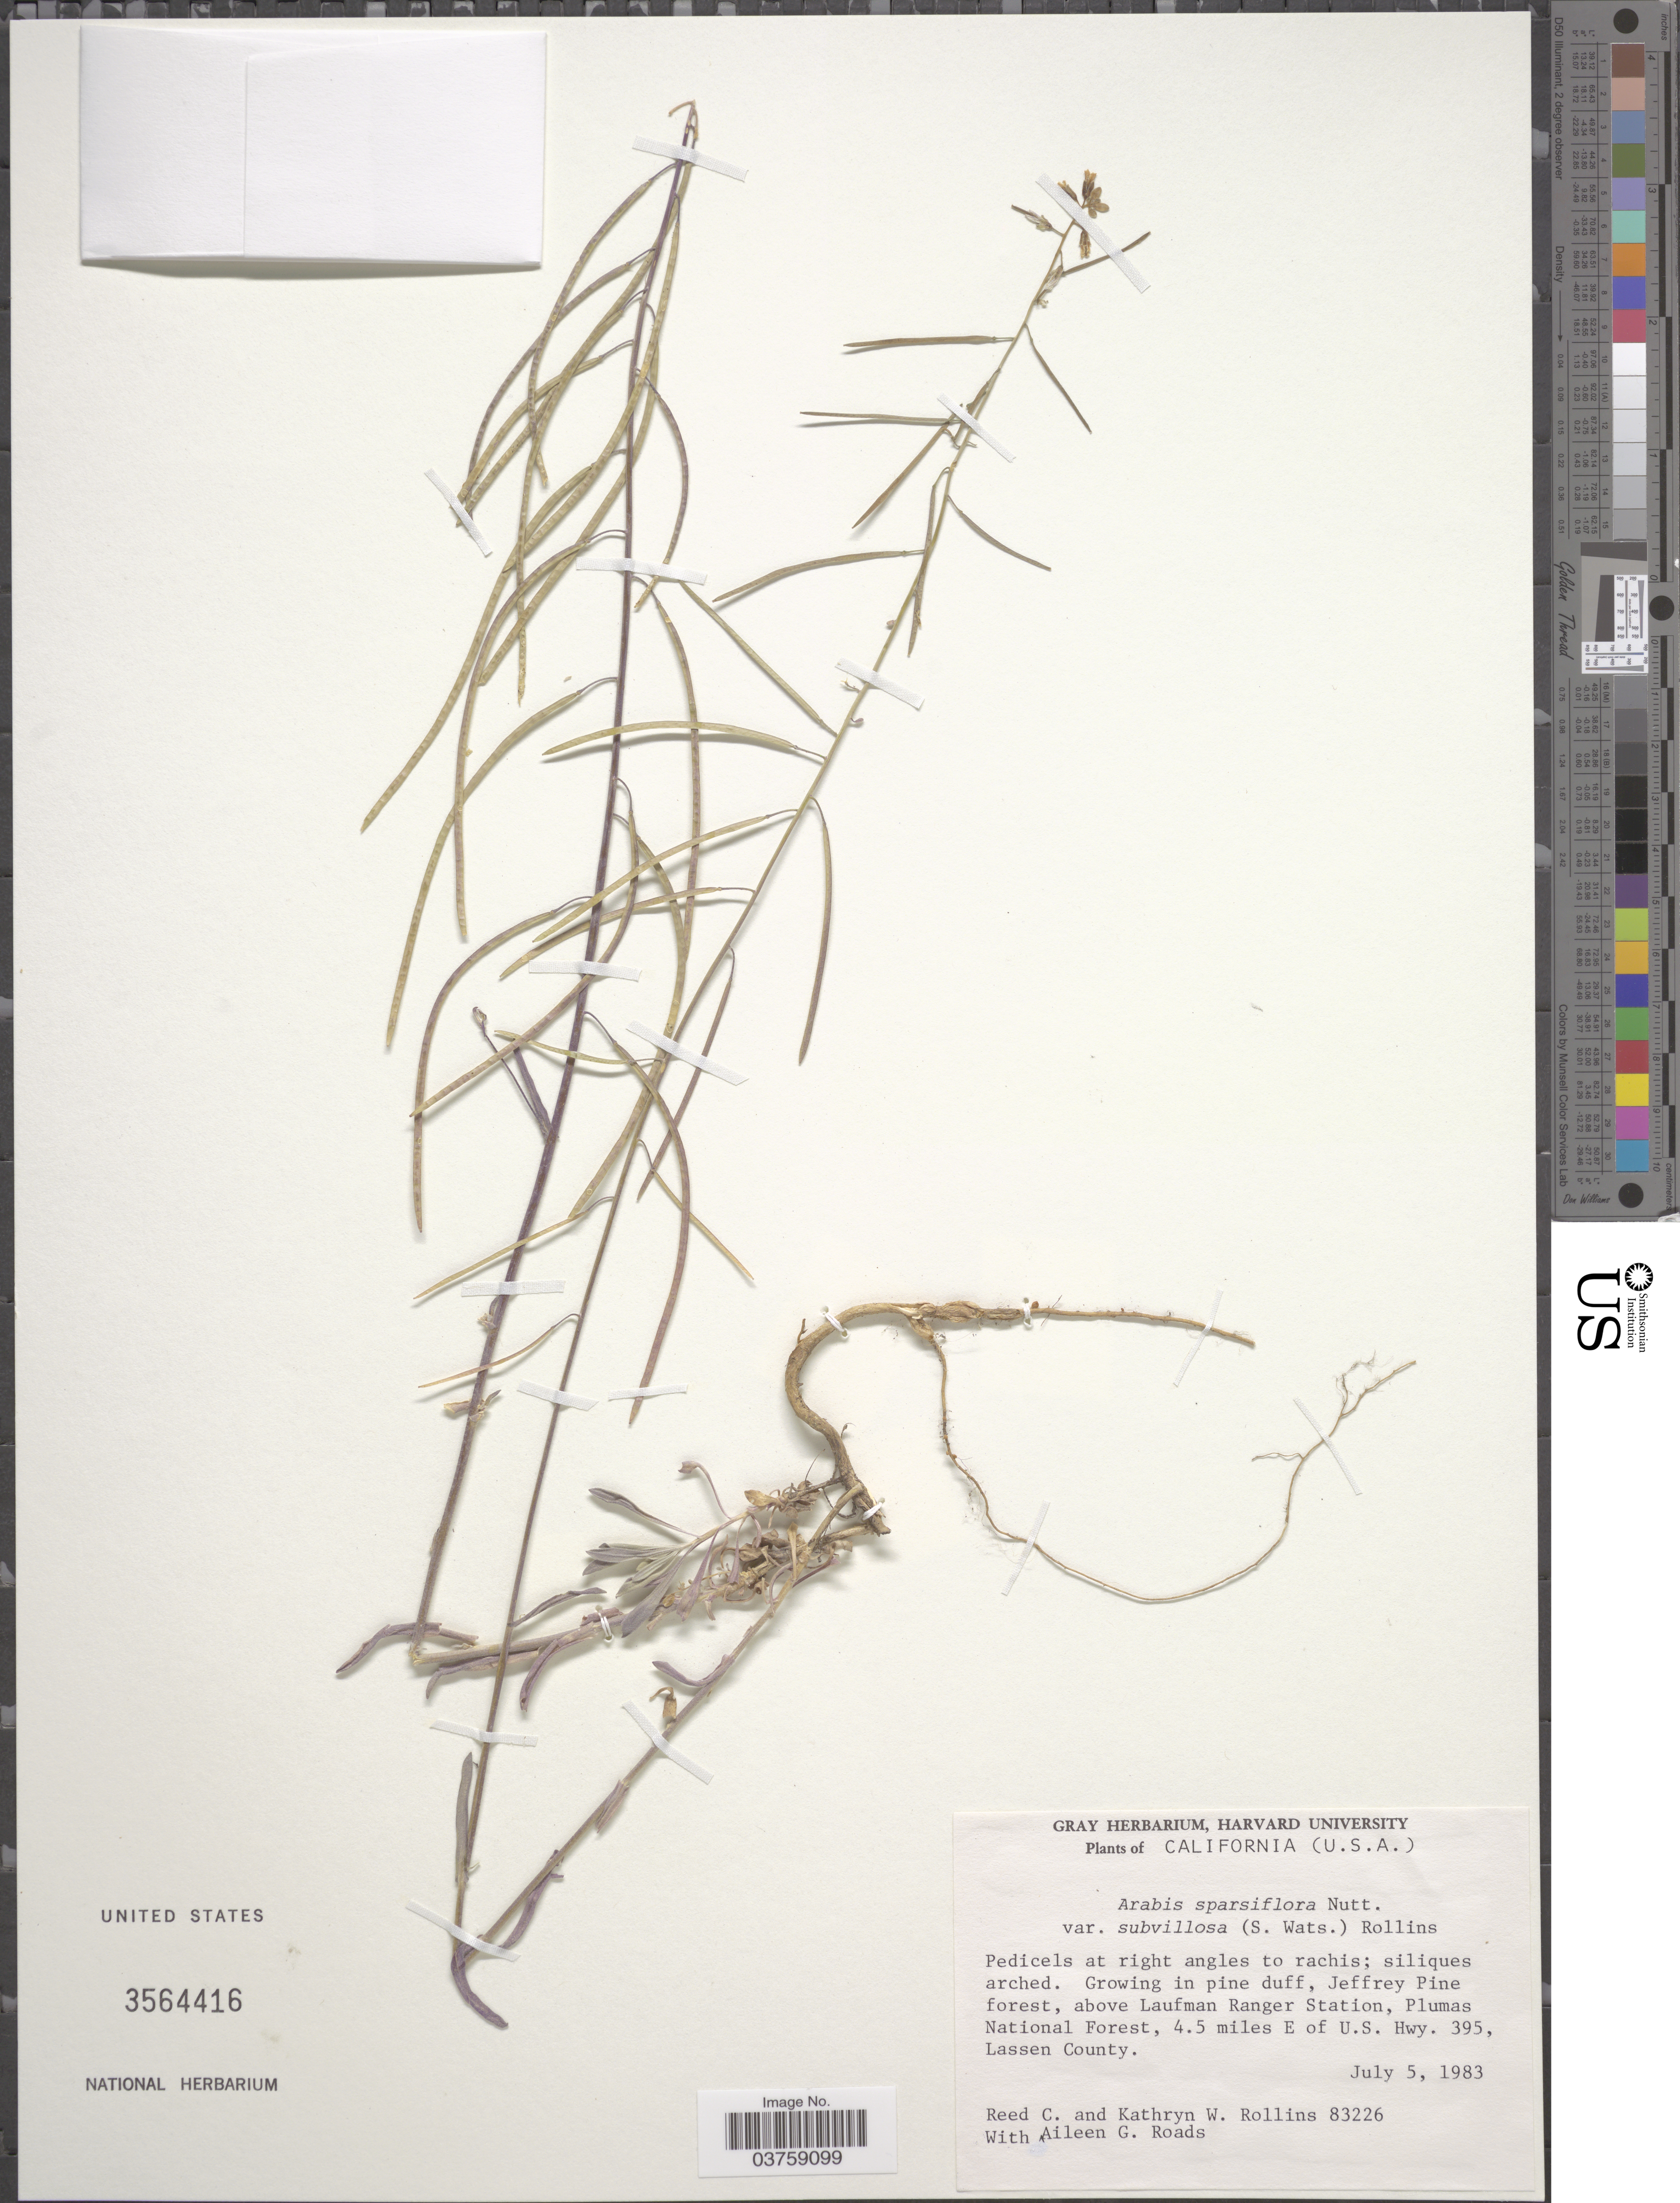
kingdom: Plantae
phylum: Tracheophyta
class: Magnoliopsida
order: Brassicales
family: Brassicaceae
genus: Arabis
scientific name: Arabis sparsiflora var. subvillosa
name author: (S. Watson) Rollins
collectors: R. C. Rollins, K. W. Rollins & A. Roads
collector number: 83226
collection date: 1983-07-05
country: United States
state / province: California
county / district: Lassen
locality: Jeffrey Pine forest, above Laufman Ranger Station, Plumas National Forest, 4.5 miles E of U.S. Hwy. 395, Lassen County.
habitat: growing in pine duff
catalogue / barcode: US 3564416